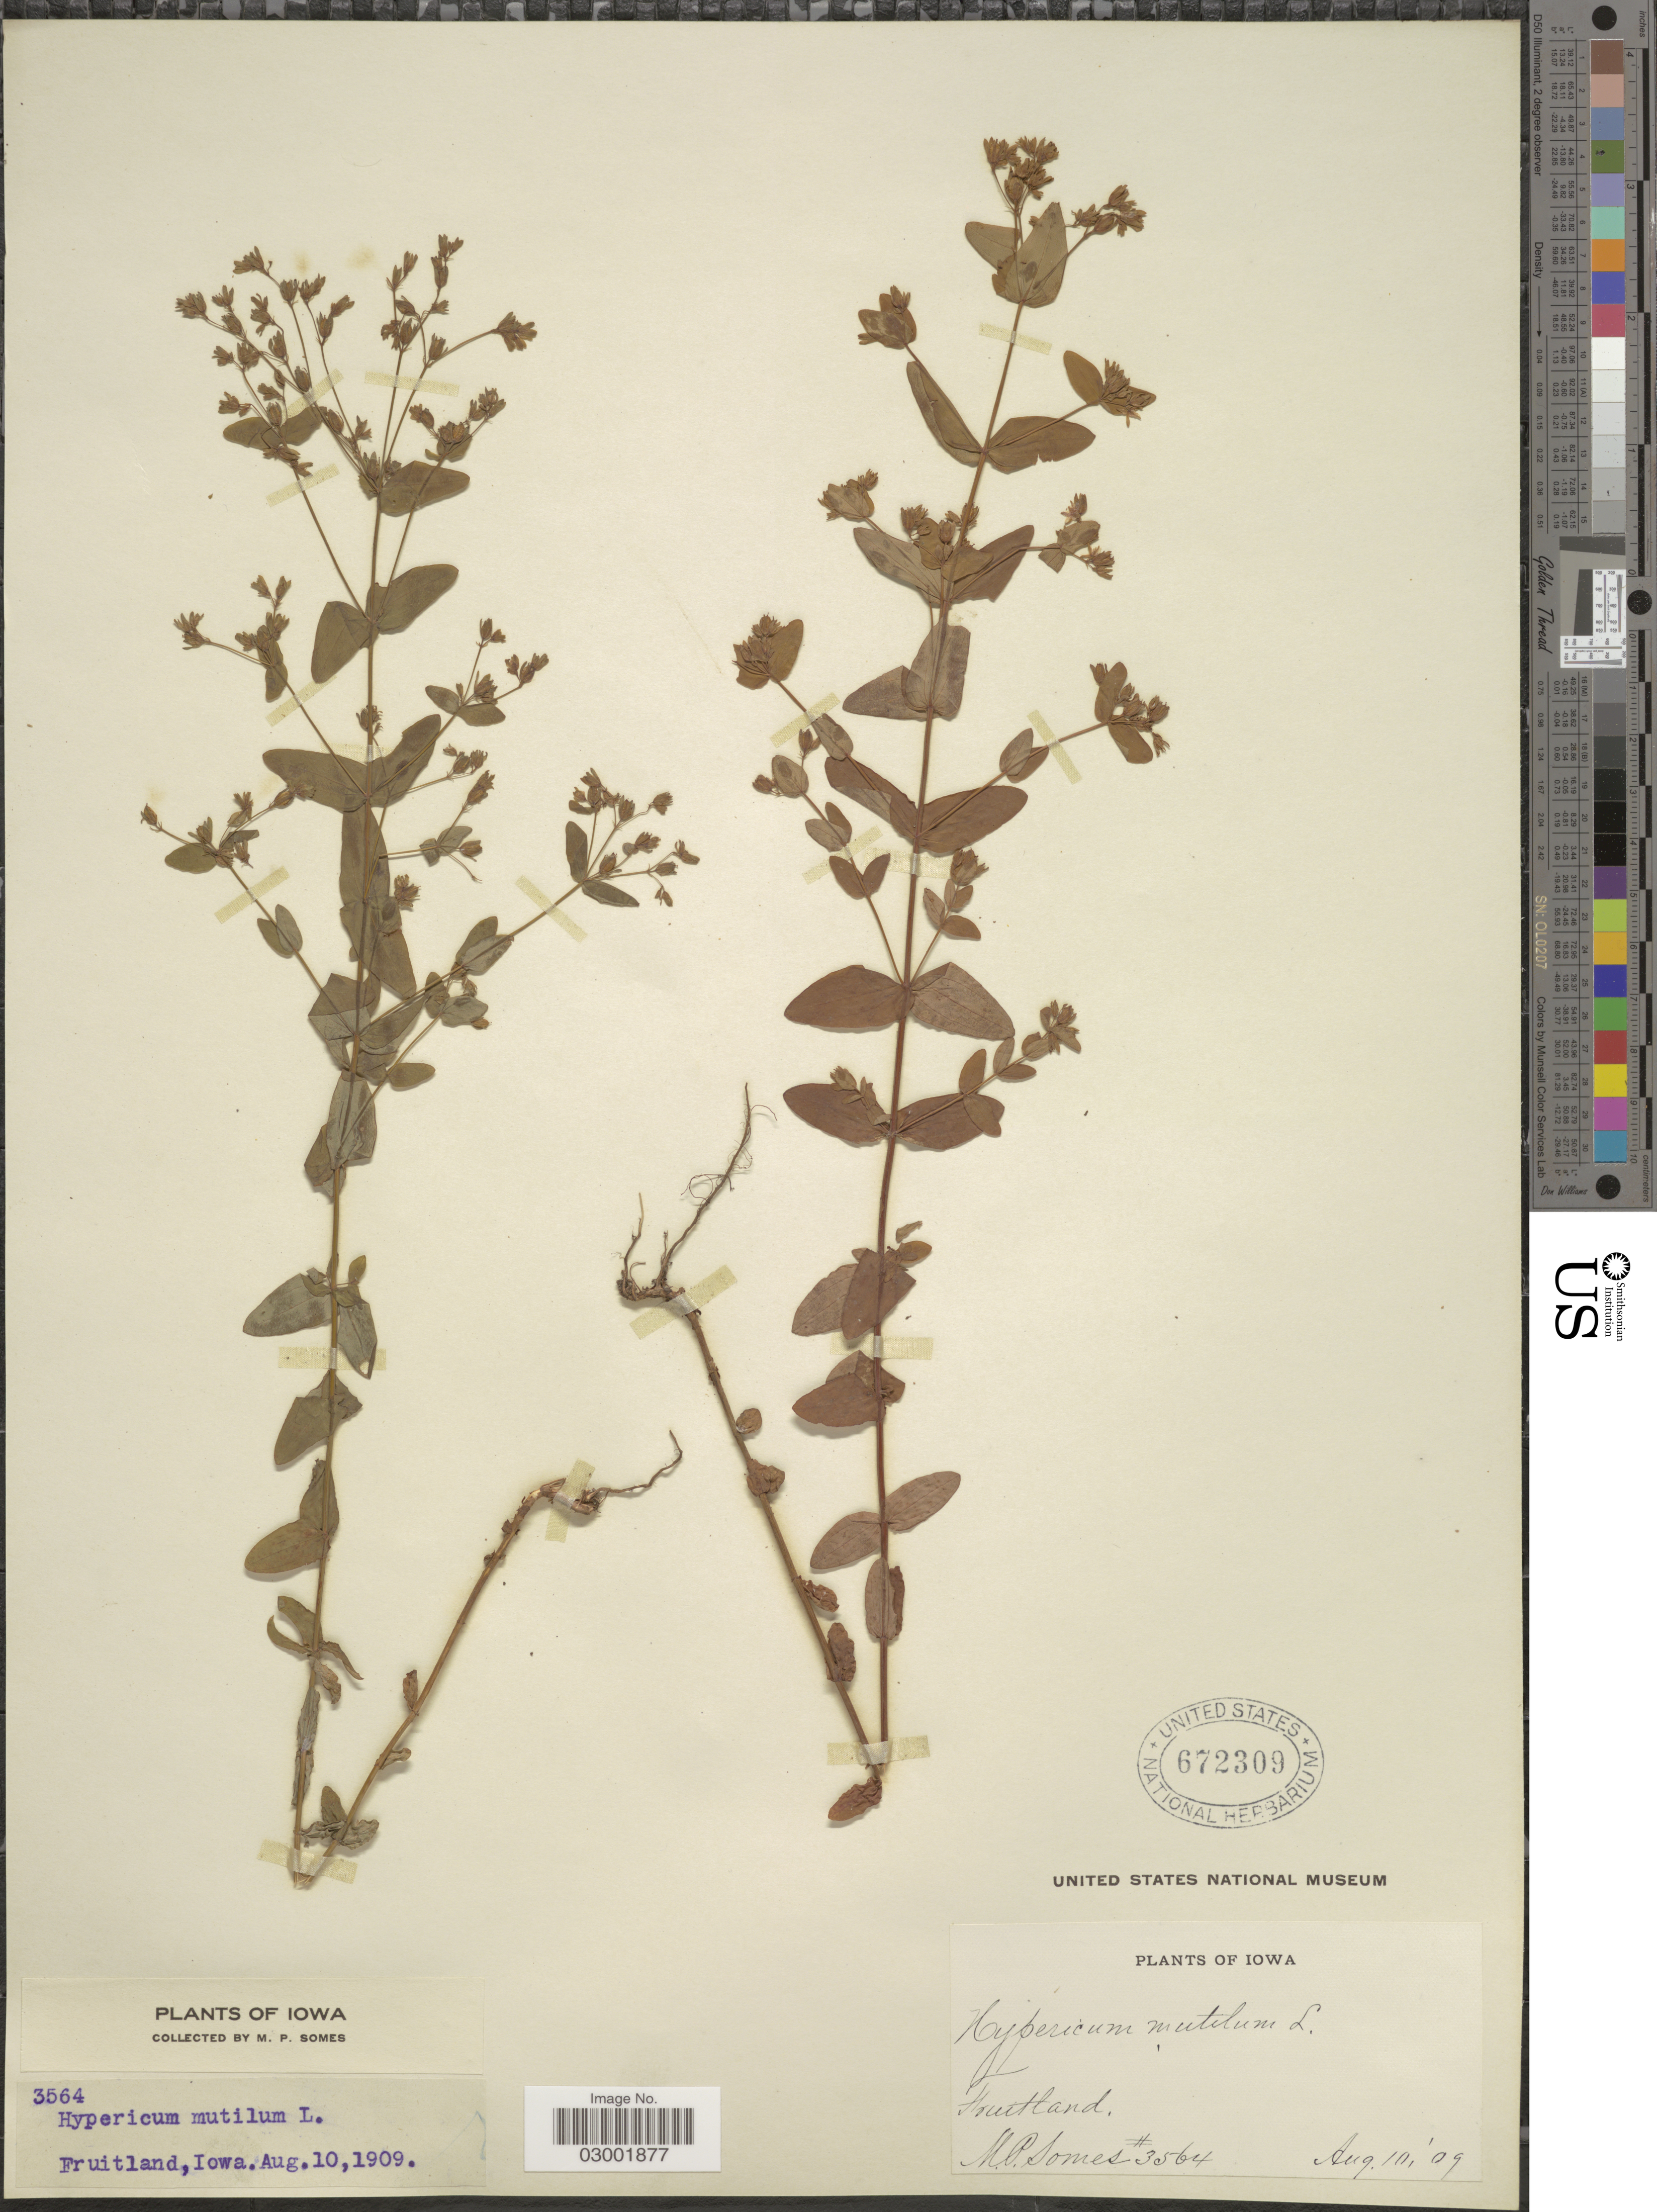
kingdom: Plantae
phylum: Tracheophyta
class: Magnoliopsida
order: Malpighiales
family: Hypericaceae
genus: Hypericum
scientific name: Hypericum mutilum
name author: L.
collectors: M. Somes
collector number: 3564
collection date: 1909-08-10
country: United States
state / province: Iowa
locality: Fruitland.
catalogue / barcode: US 672309